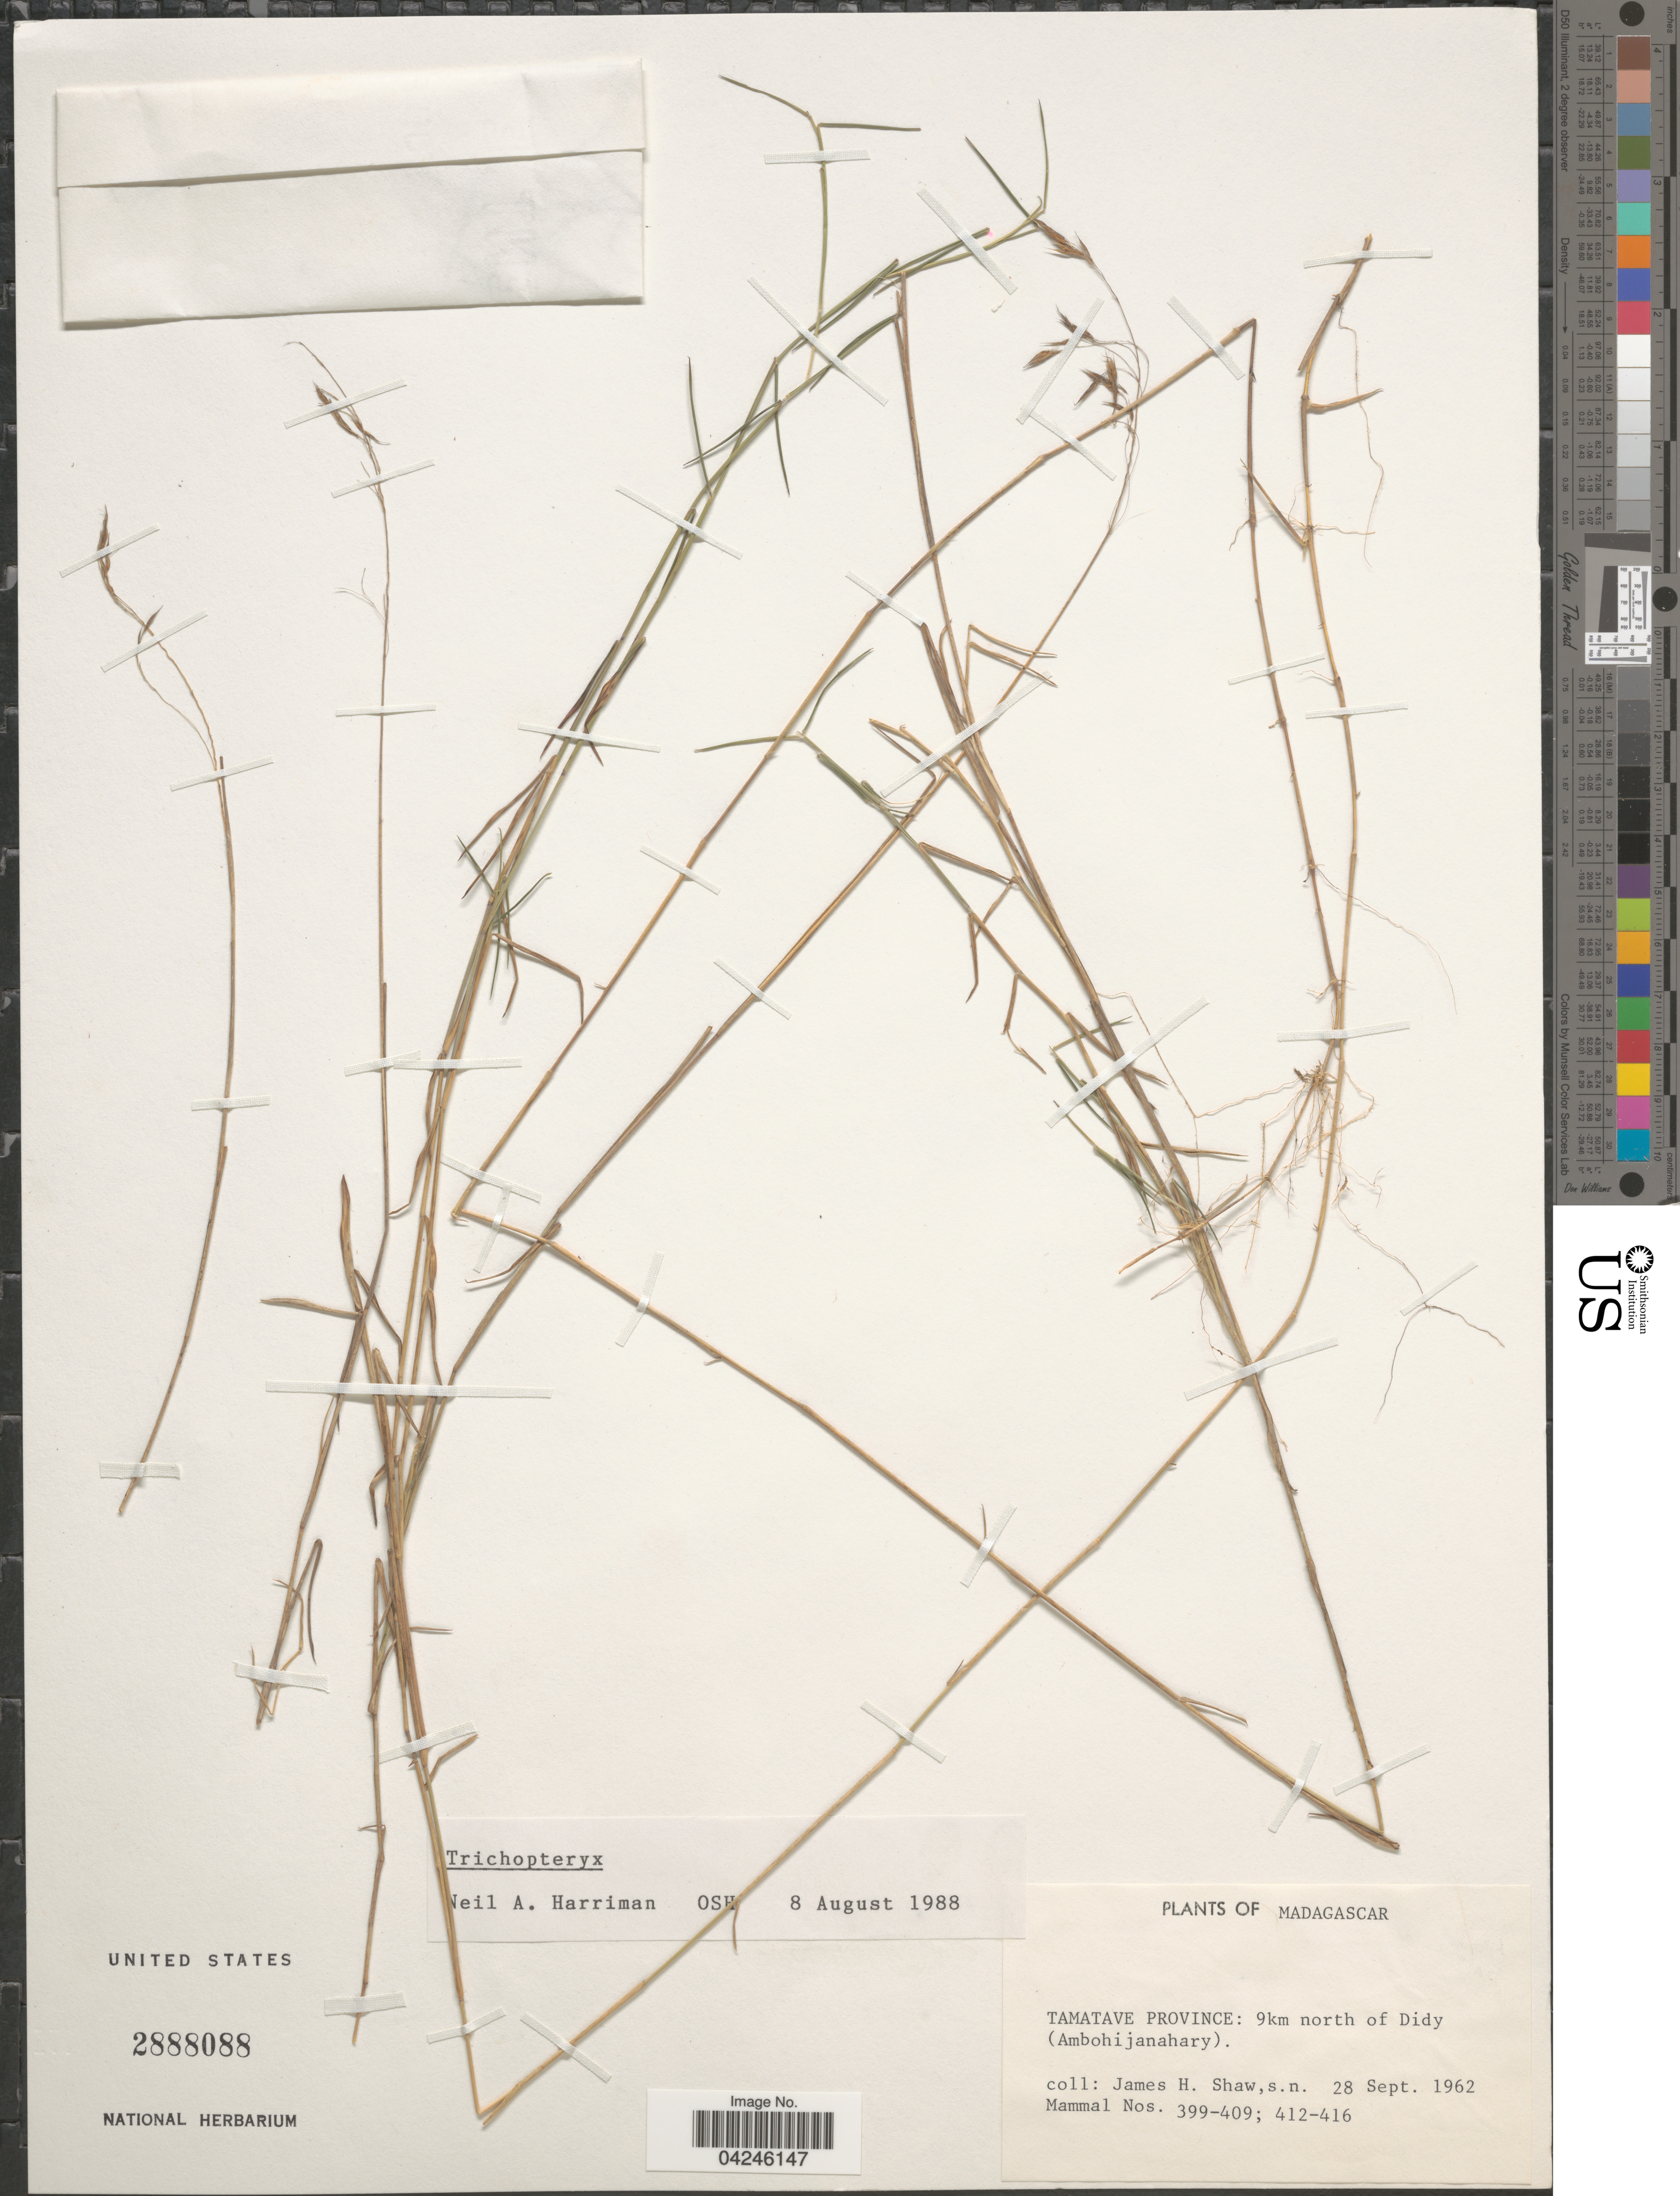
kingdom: Plantae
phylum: Tracheophyta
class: Liliopsida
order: Poales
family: Poaceae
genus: Trichopteryx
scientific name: Trichopteryx sp.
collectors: J. H. Shaw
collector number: Mammal Nos. 399-409/412-416?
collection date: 1962-09-28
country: Madagascar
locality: Tamatave Province: 9km north of Didy (Ambohijanahary).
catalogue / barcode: US 2888088